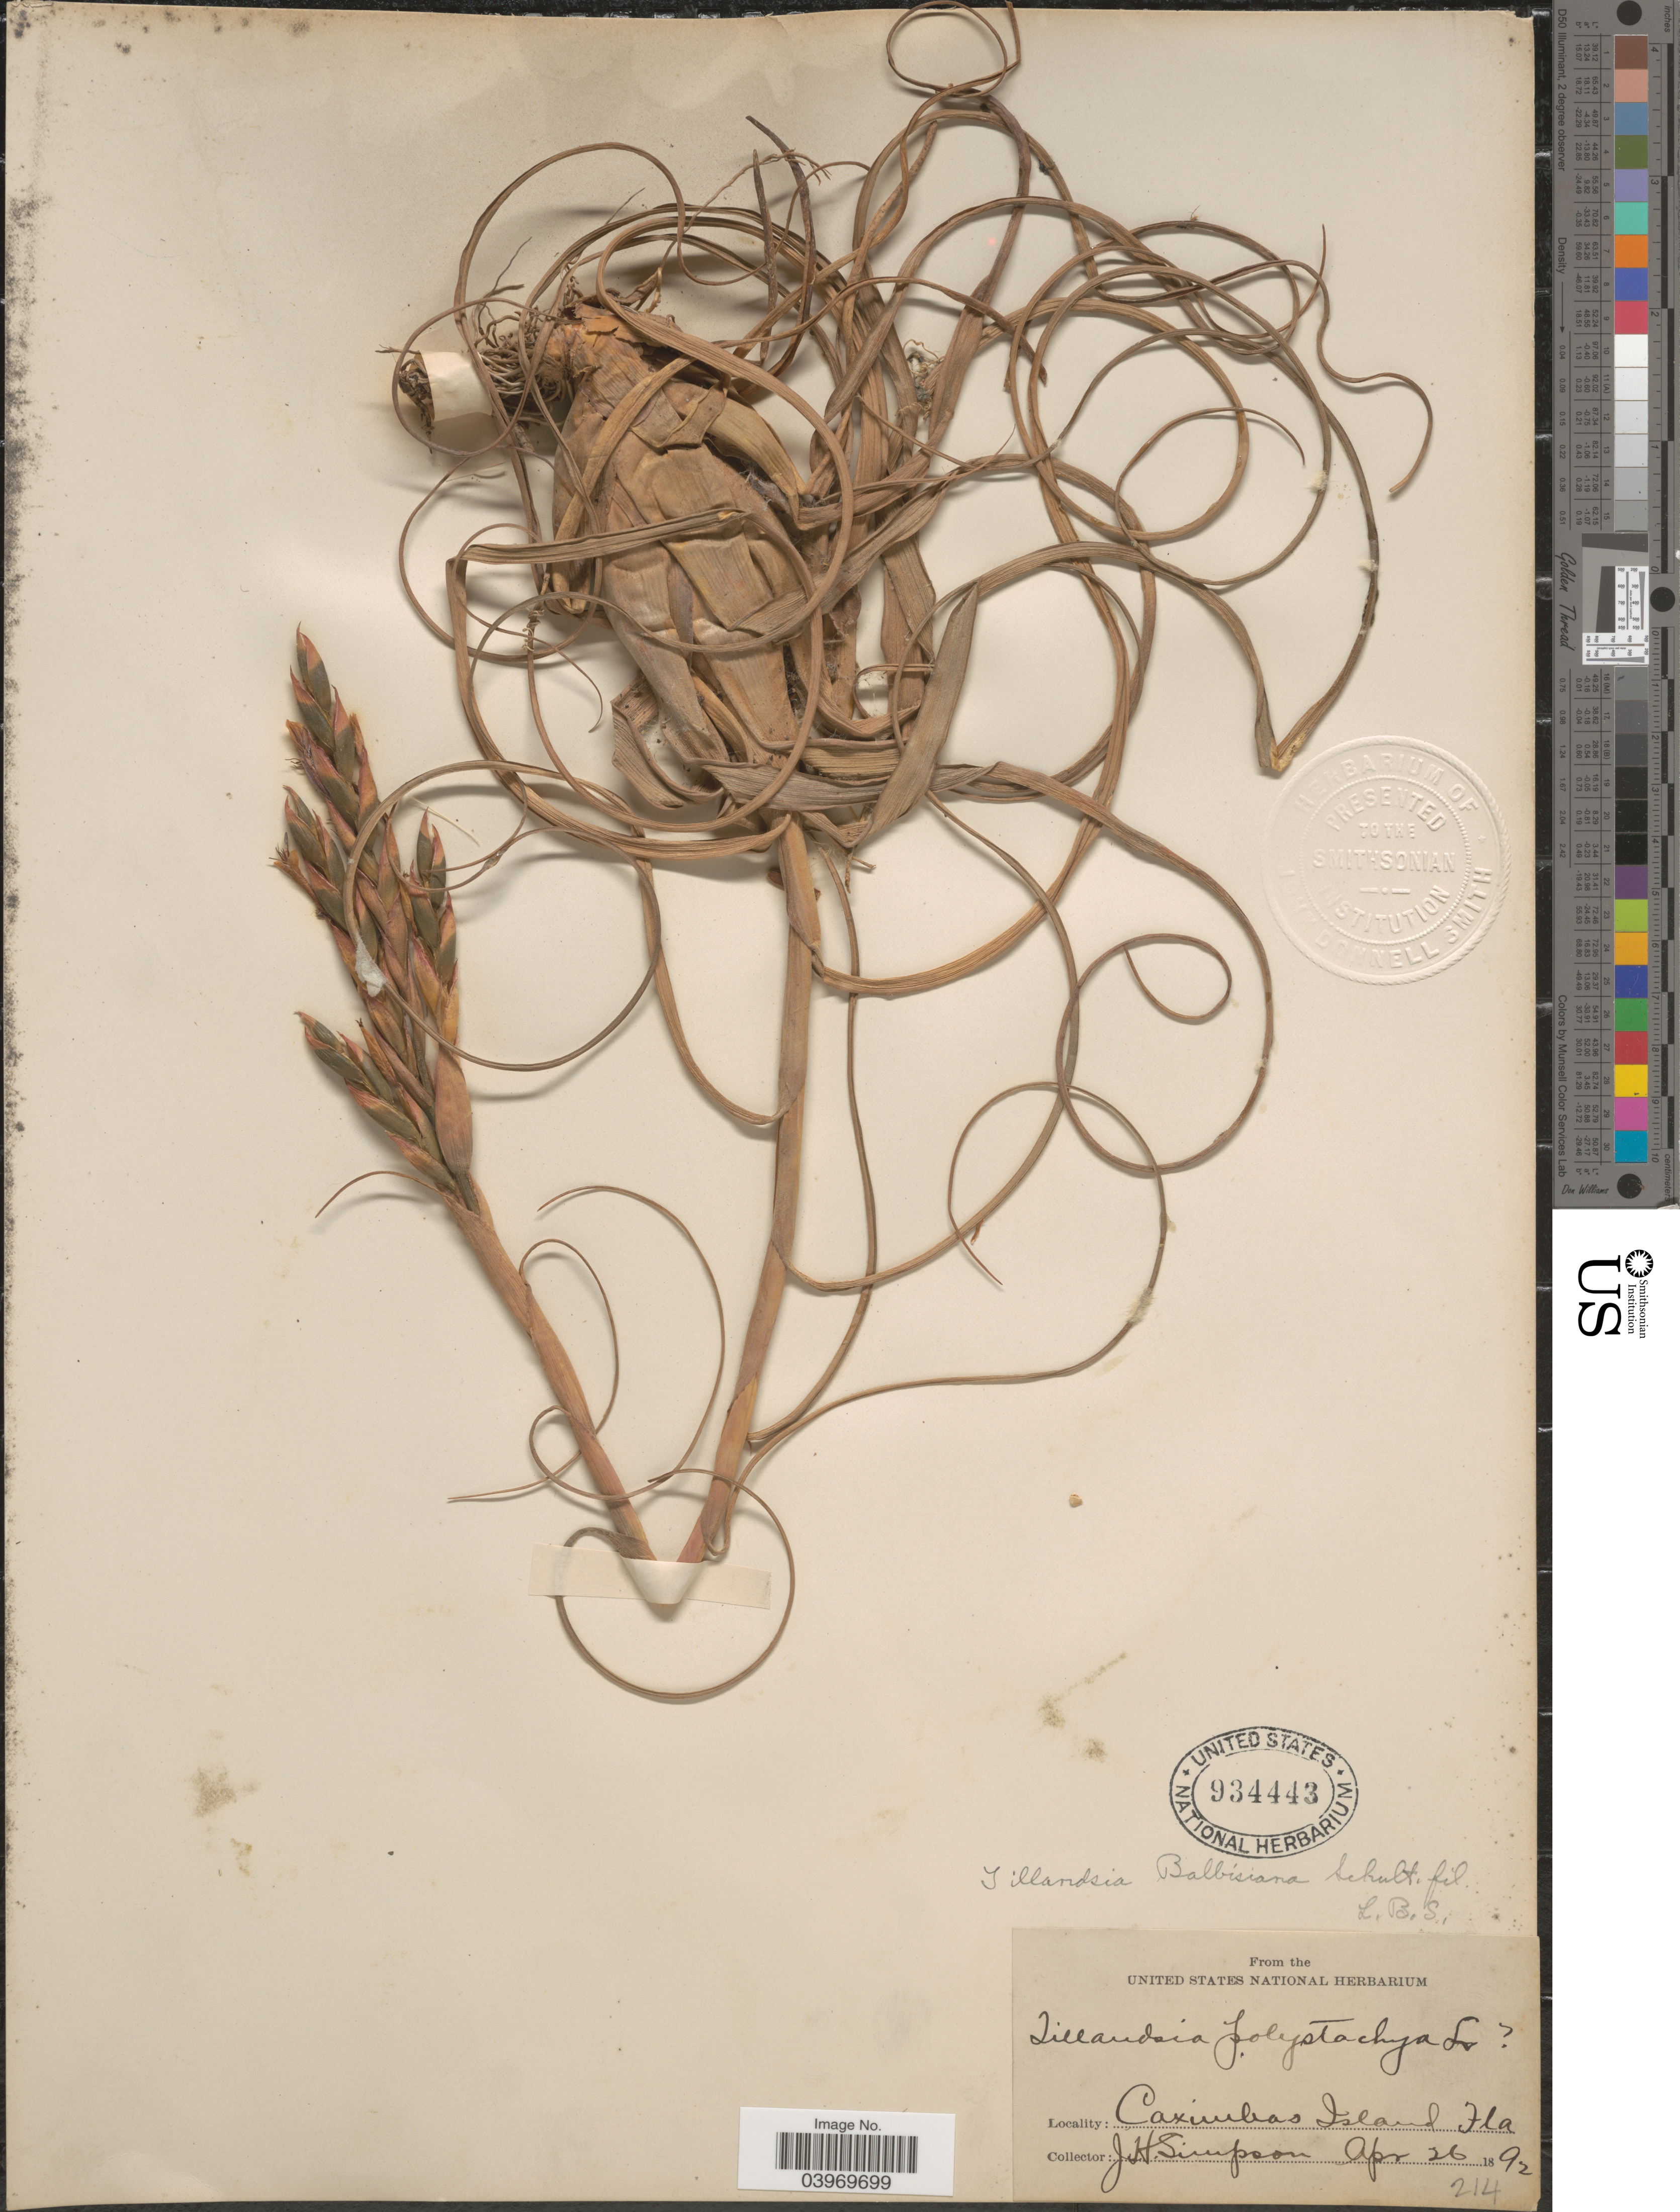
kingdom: Plantae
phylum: Tracheophyta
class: Liliopsida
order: Poales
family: Bromeliaceae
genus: Tillandsia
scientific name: Tillandsia balbisiana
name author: Schult. f.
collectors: J. H. Simpson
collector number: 214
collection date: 1892-04-26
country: United States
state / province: Florida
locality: Caximbas Island.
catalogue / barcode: US 934443